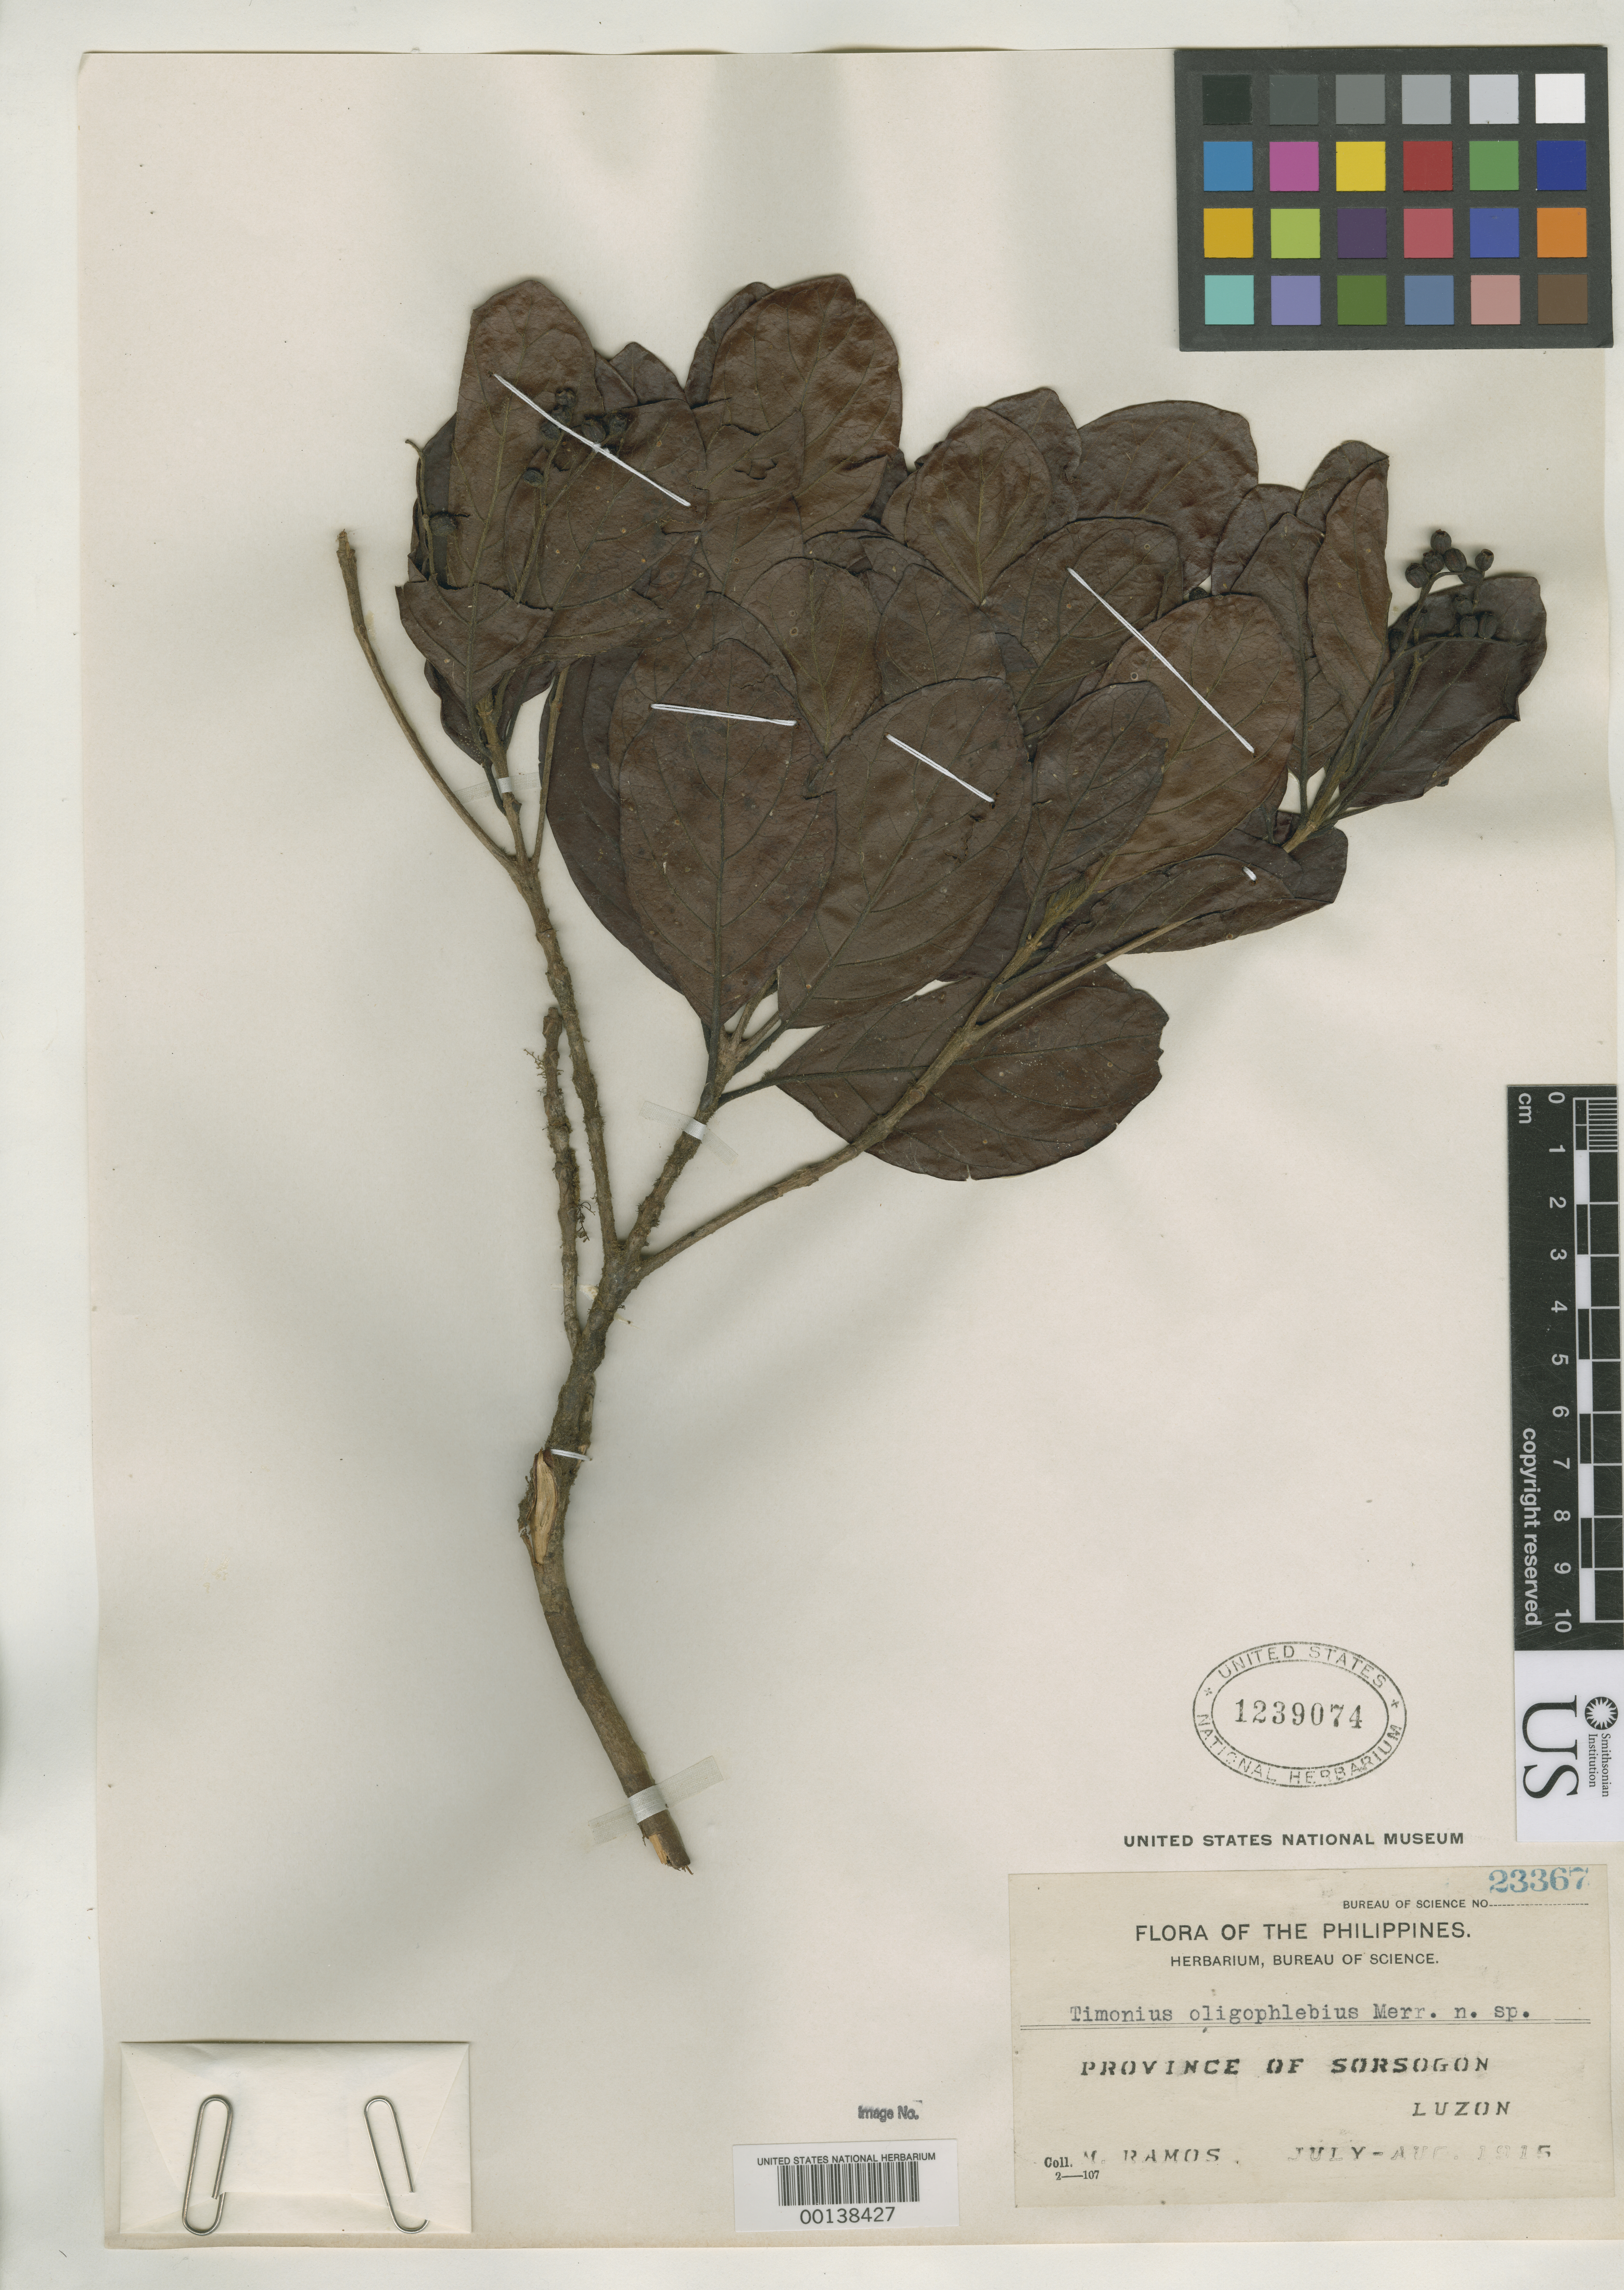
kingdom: Plantae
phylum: Tracheophyta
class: Magnoliopsida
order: Gentianales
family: Rubiaceae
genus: Timonius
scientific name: Timonius oligophlebius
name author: Merr.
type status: Isotype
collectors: M. Ramos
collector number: Bur. Sci. 23367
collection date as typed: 17 Aug 1915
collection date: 1915-08-17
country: Philippines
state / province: Bicol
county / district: Sorsogon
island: Luzon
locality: Mt. Kililibong, near summit.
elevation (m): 1000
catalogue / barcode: US 1239074